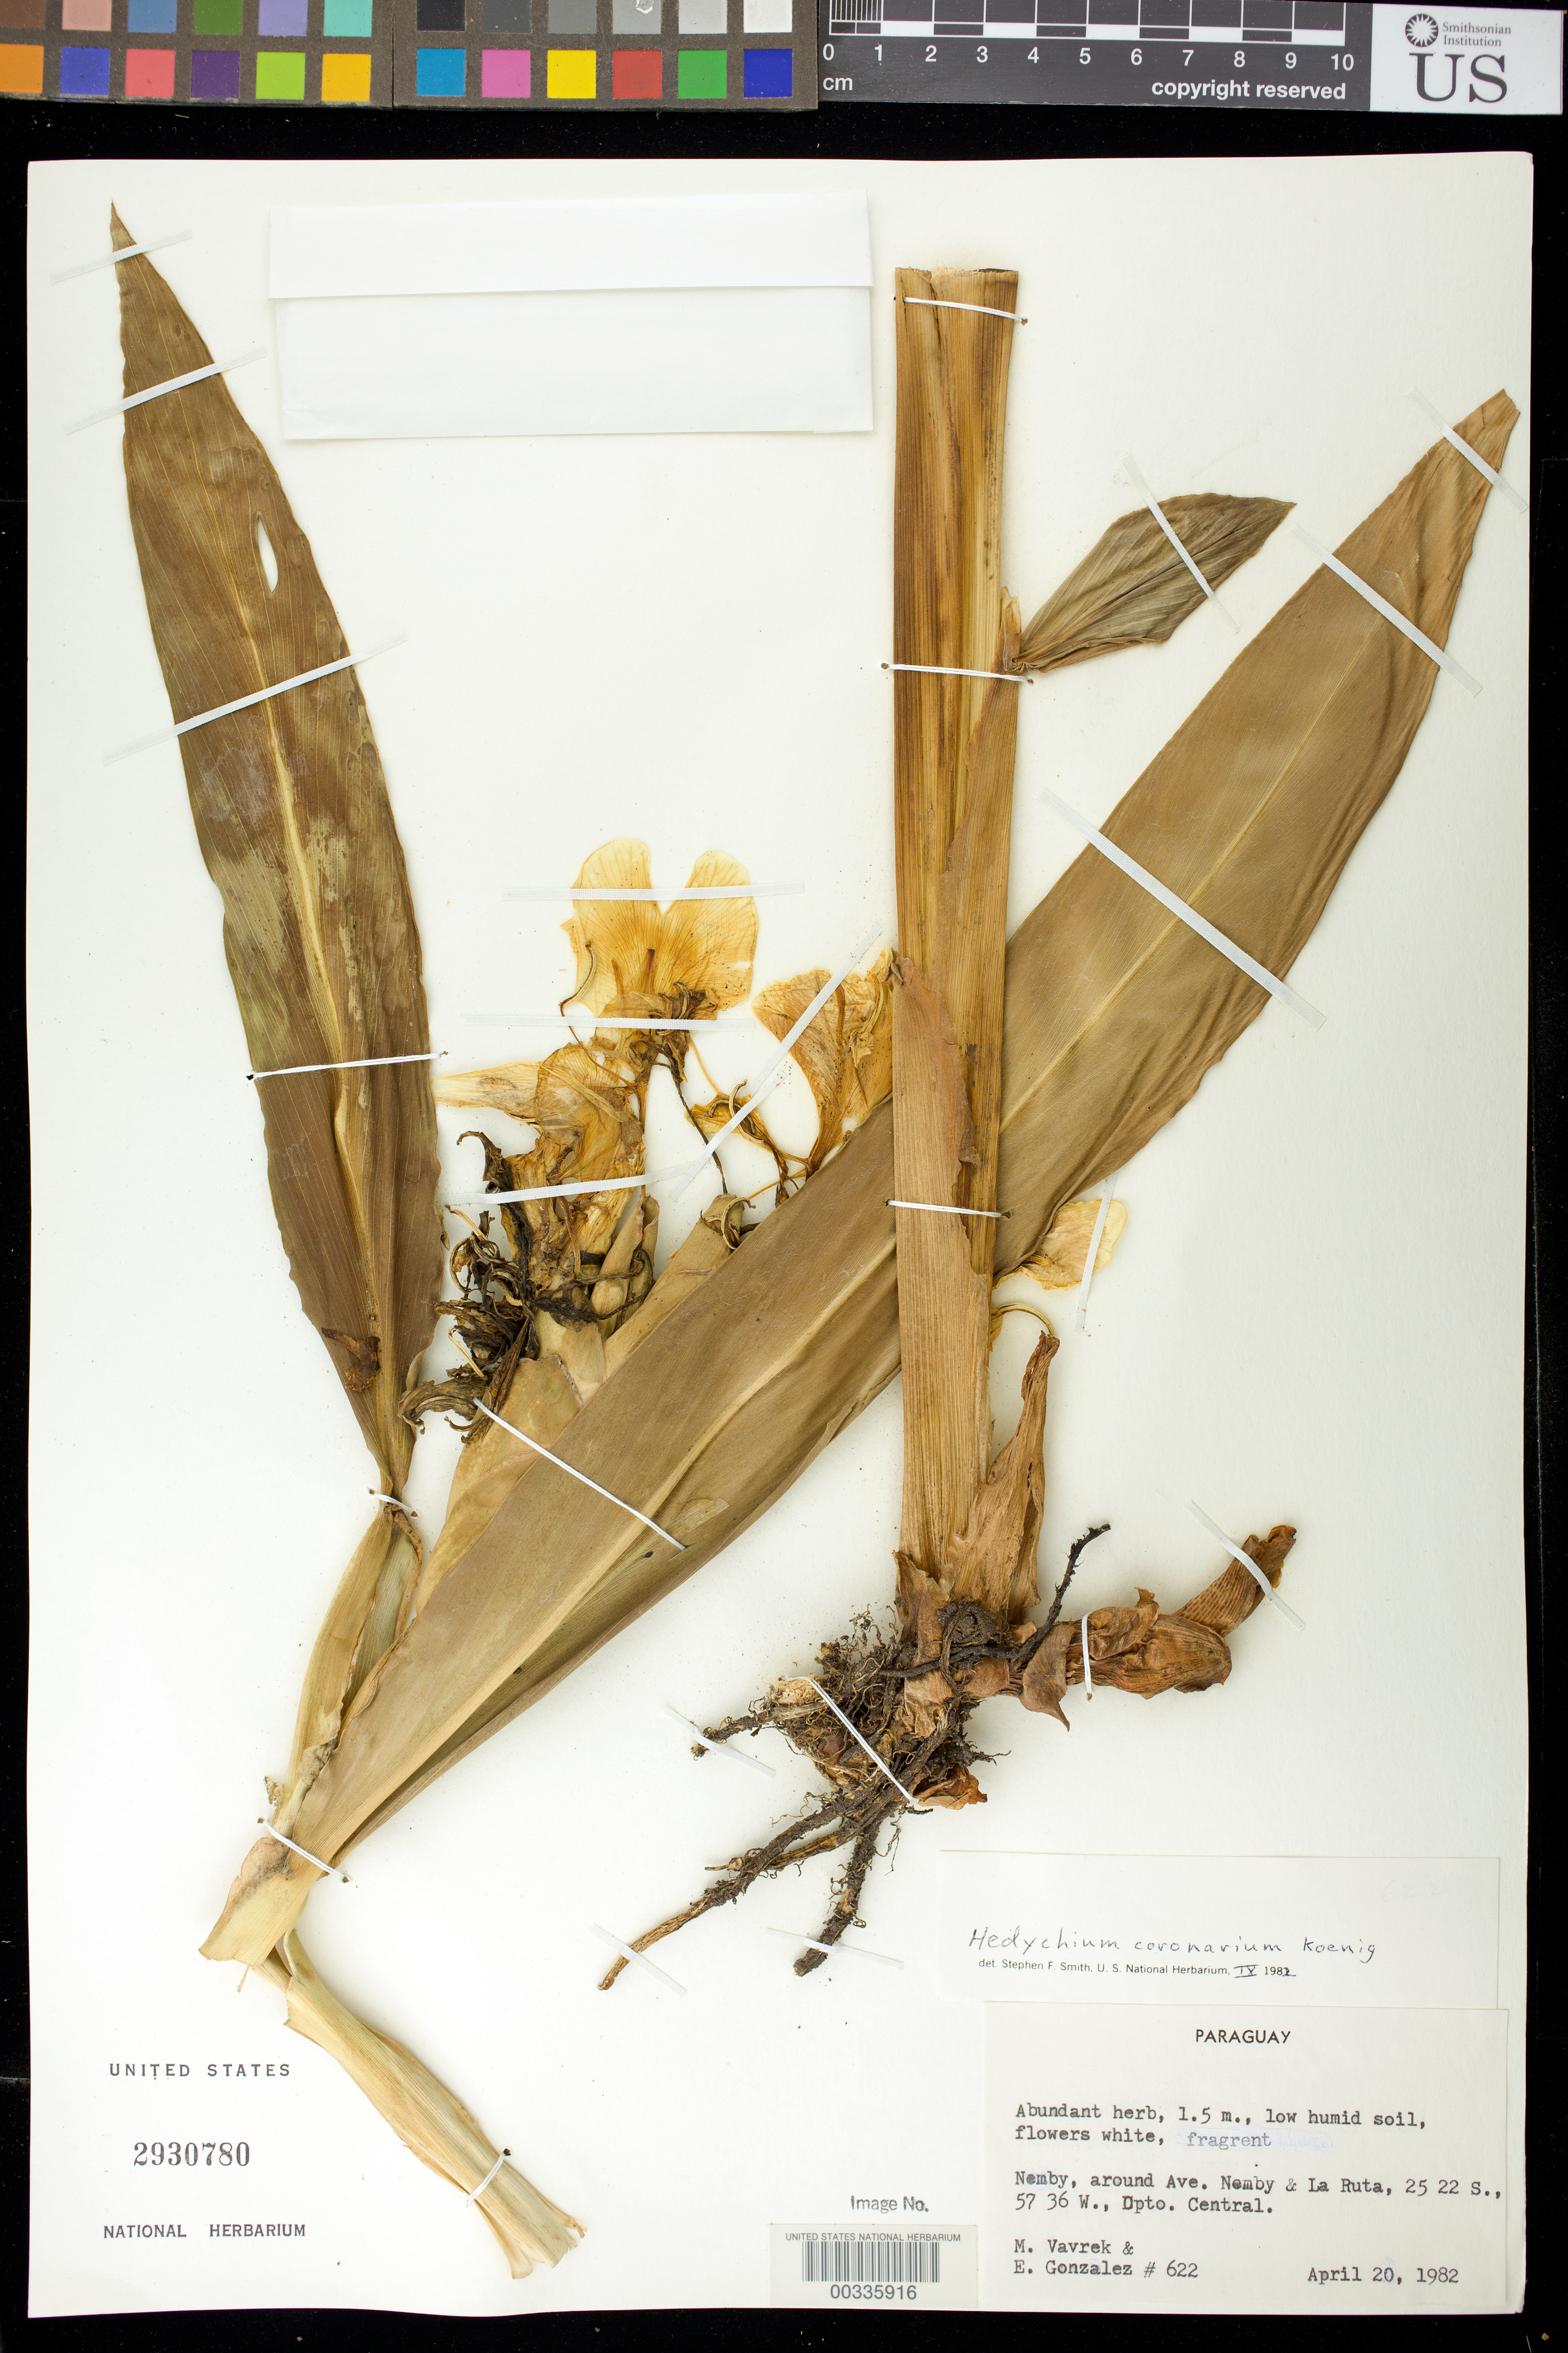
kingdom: Plantae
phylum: Tracheophyta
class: Liliopsida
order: Zingiberales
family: Zingiberaceae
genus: Hedychium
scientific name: Hedychium coronarium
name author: J. Koenig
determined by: Smith, Stephen F., (US), NMNH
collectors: M. Vavrek & E. Gonzalez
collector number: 622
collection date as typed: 20 Apr 1982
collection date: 1982-04-20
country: Paraguay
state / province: Central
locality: Nemby, around ave. nemby and la ruta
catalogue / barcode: US 2930780